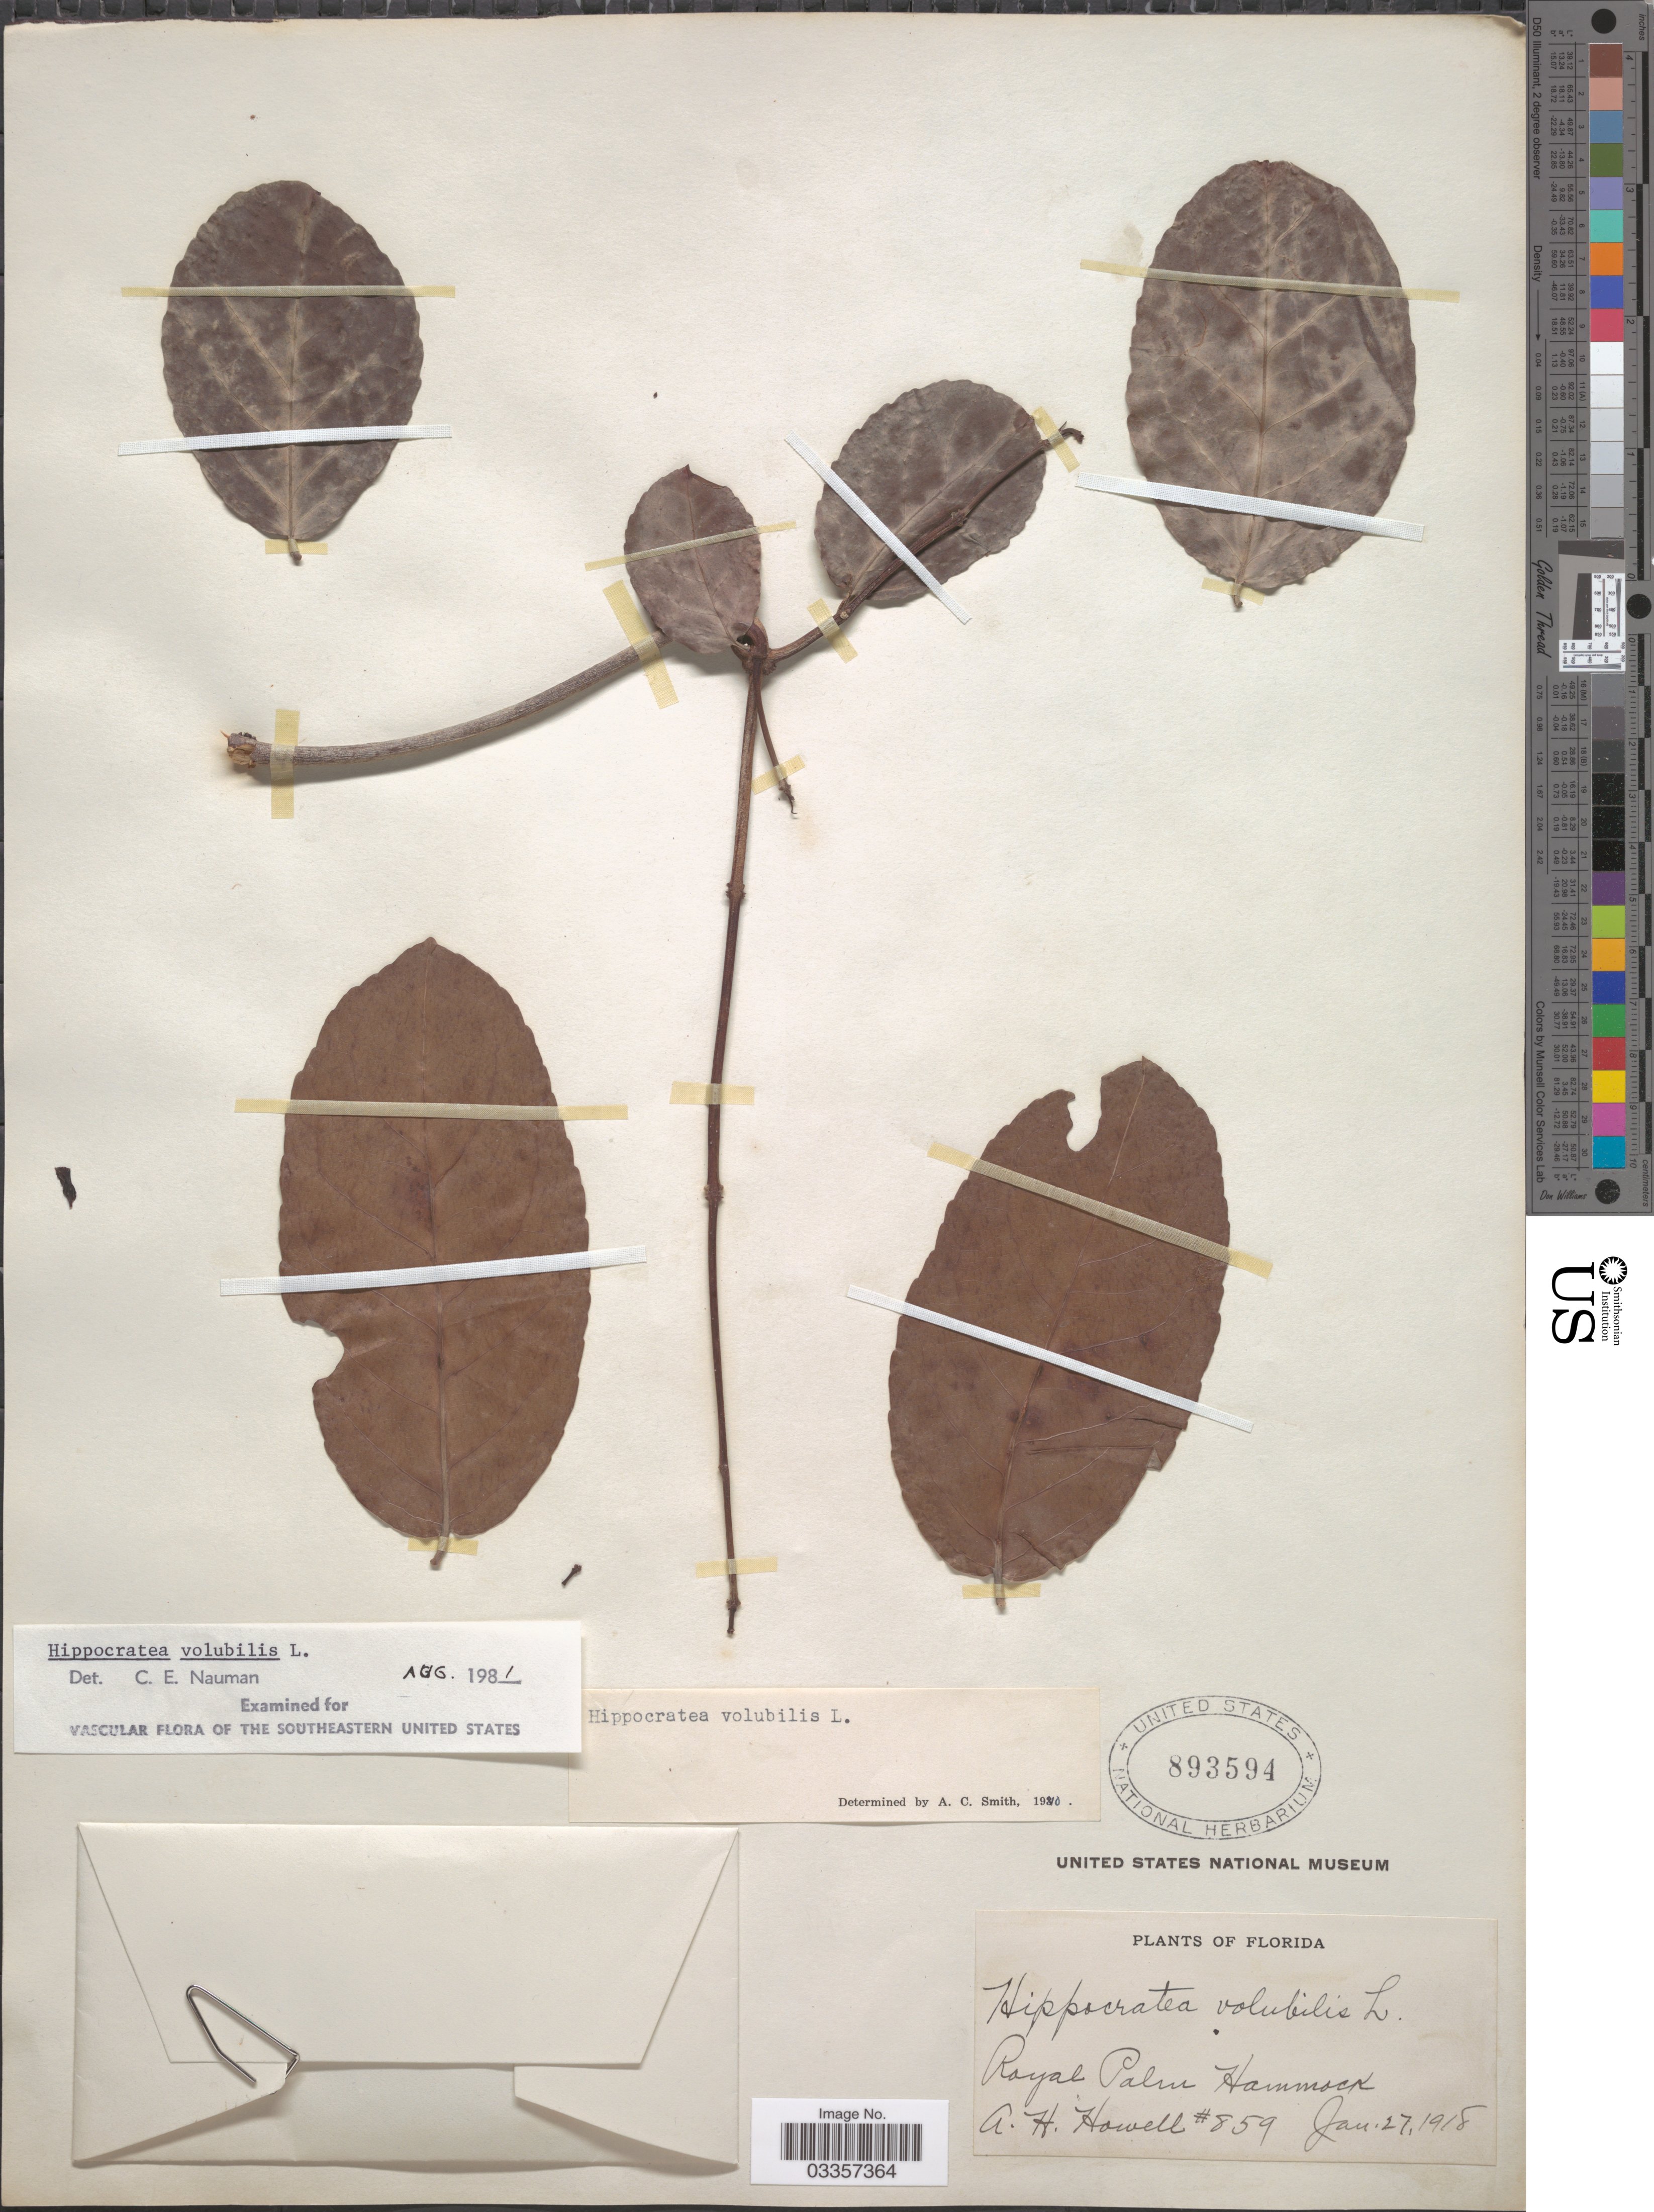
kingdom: Plantae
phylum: Tracheophyta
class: Magnoliopsida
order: Celastrales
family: Celastraceae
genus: Hippocratea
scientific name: Hippocratea volubilis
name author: L.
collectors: A. Howell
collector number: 859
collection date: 1918-01-27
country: United States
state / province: Florida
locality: Royal Palm Hammock.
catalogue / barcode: US 893594